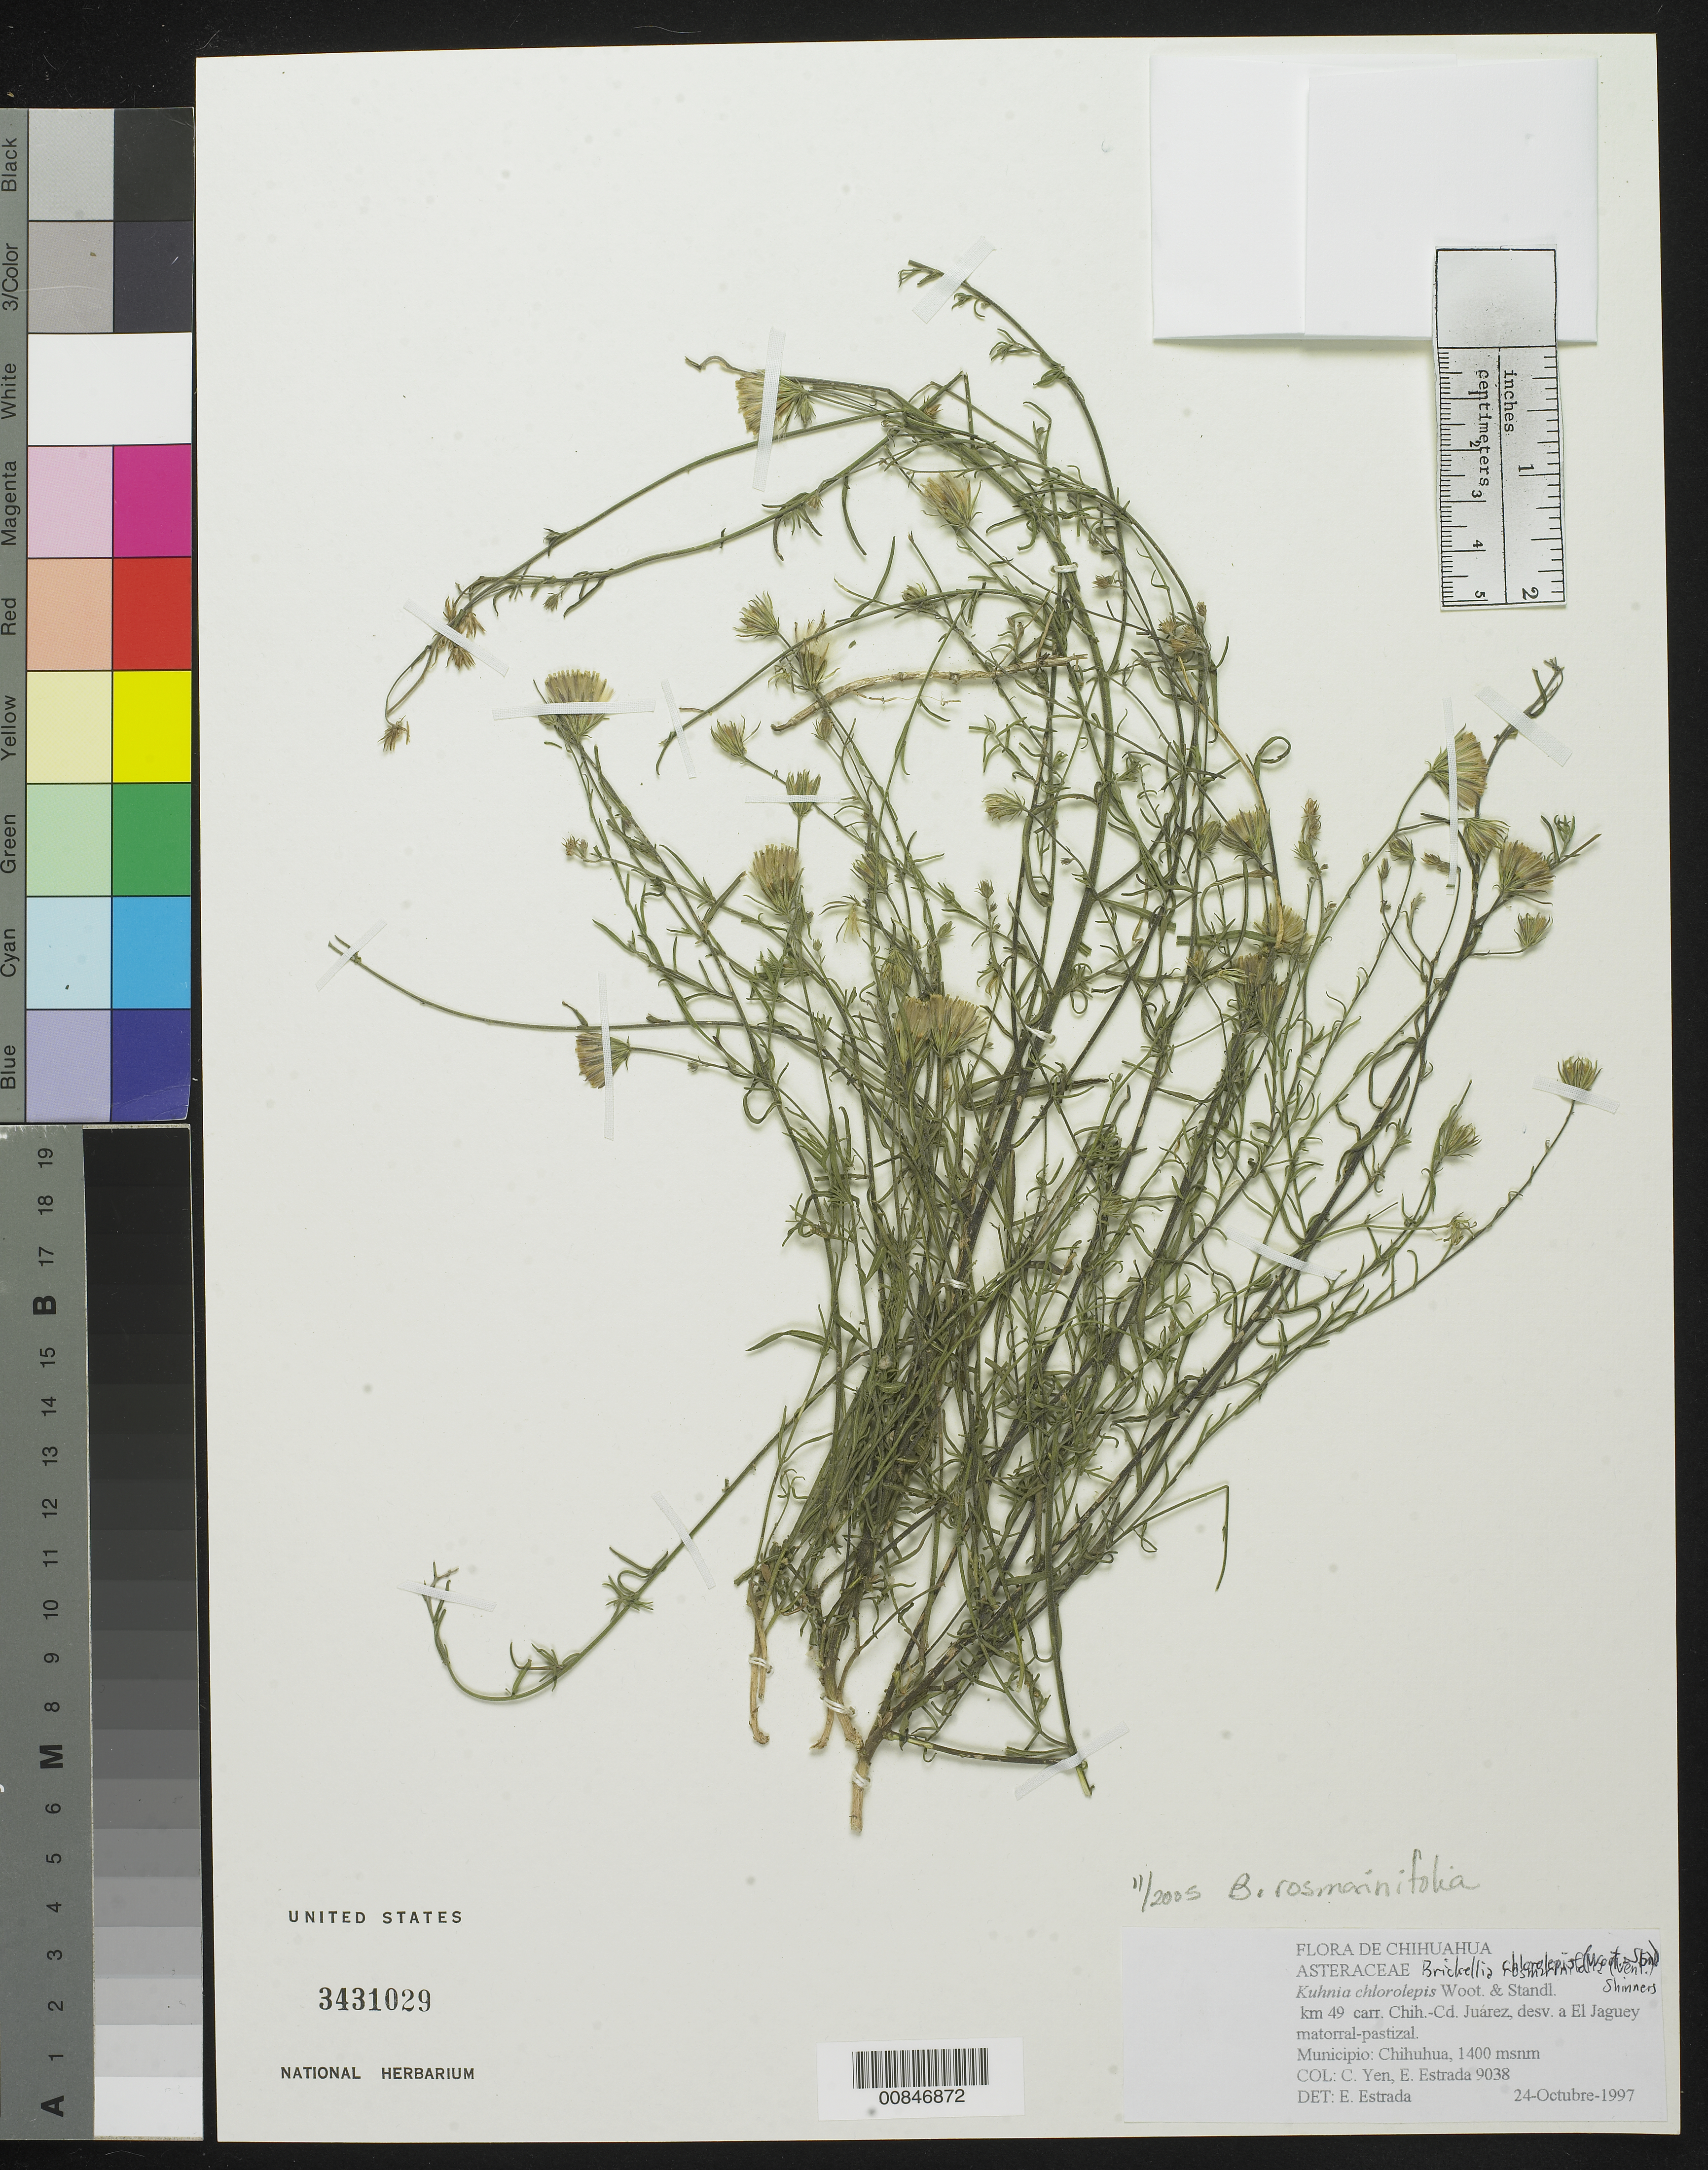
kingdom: Plantae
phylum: Tracheophyta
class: Magnoliopsida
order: Asterales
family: Asteraceae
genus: Brickellia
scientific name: Brickellia rosmarinifolia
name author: (Vent.) W.A. Weber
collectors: Y. C. Yang & E. Estrada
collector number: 9038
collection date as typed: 24 Oct 1997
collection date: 1997-10-24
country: Mexico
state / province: Chihuahua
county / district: Chihuahua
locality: Km 49 carretera Chihuahua-Cd. Juárez, desviación a El Jaguey.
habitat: Matorral-pastizal.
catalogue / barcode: US 3431029